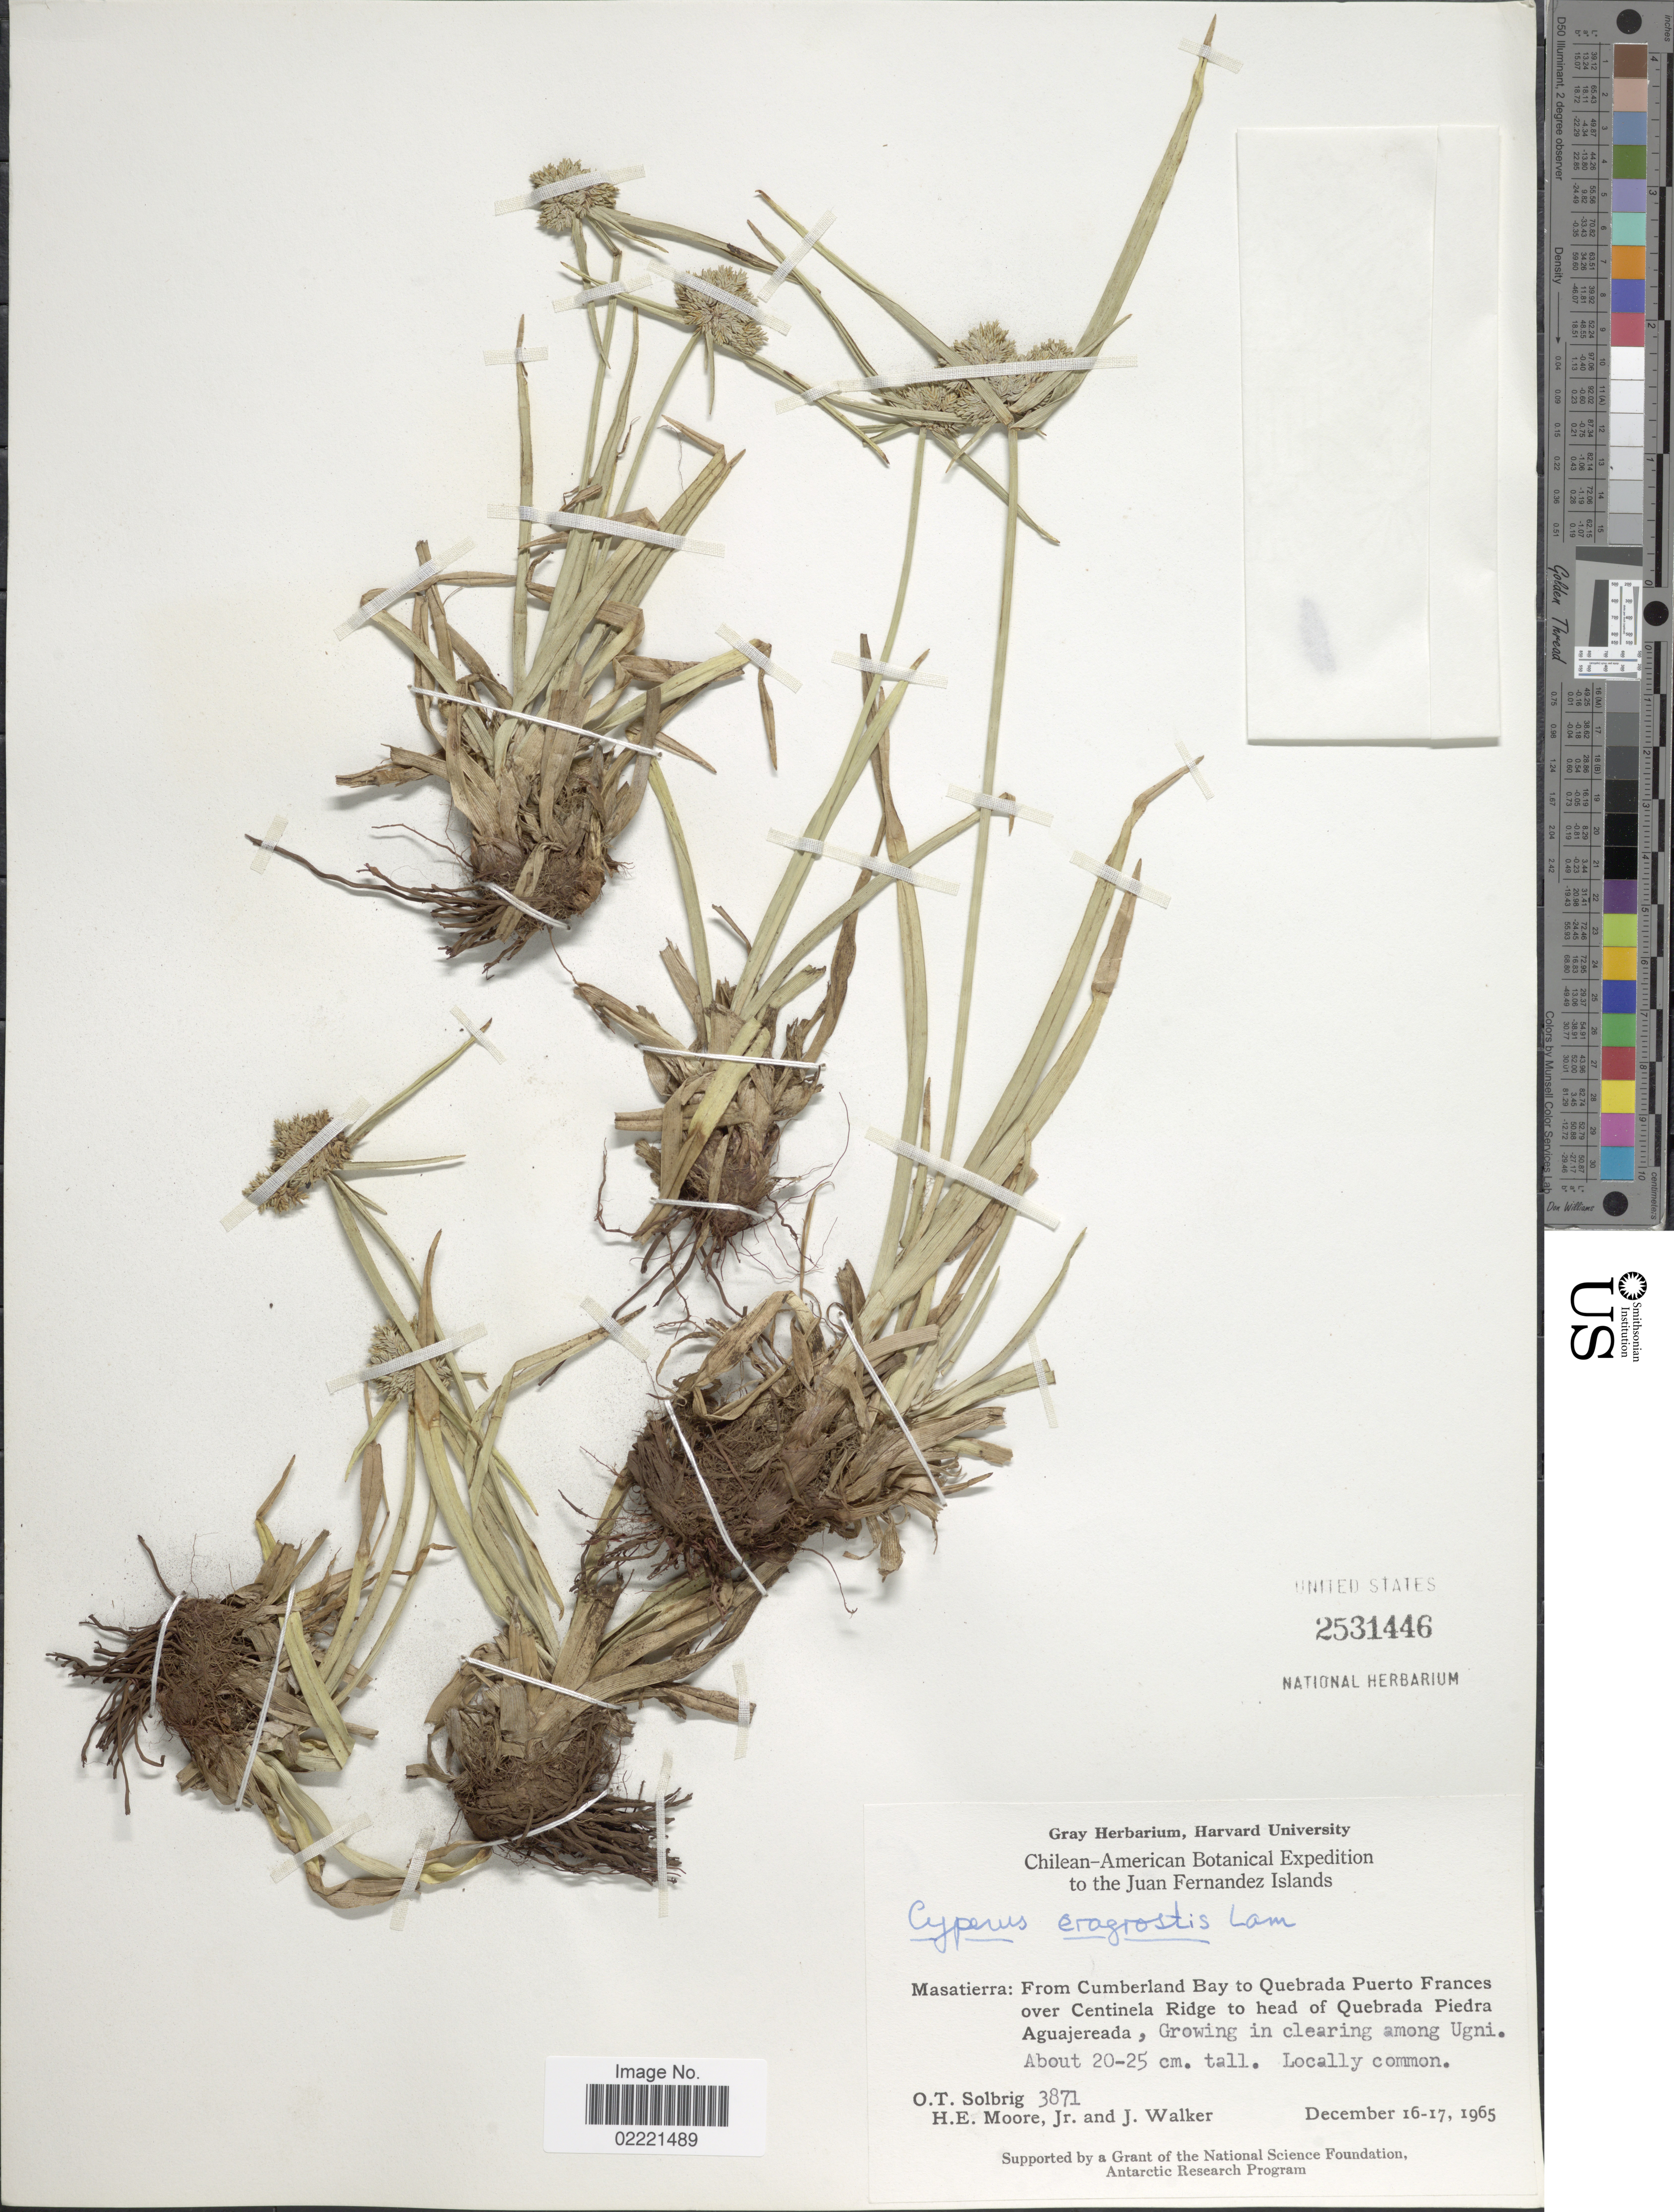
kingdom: Plantae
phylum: Tracheophyta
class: Liliopsida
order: Poales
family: Cyperaceae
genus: Cyperus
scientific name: Cyperus eragrostis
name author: Lam.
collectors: O. T. Solbrig, H. Moore & J. Walker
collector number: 3871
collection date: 1965-12-16/1965-12-17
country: Chile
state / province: Valparaíso (V)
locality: Juan Fernandez Islands, Masatierra: From Cumberland Bay to Quebrada Puerto Frances over Centinela Ridge to head of Quebrada Piedra Aguajereada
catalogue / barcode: US 2531446